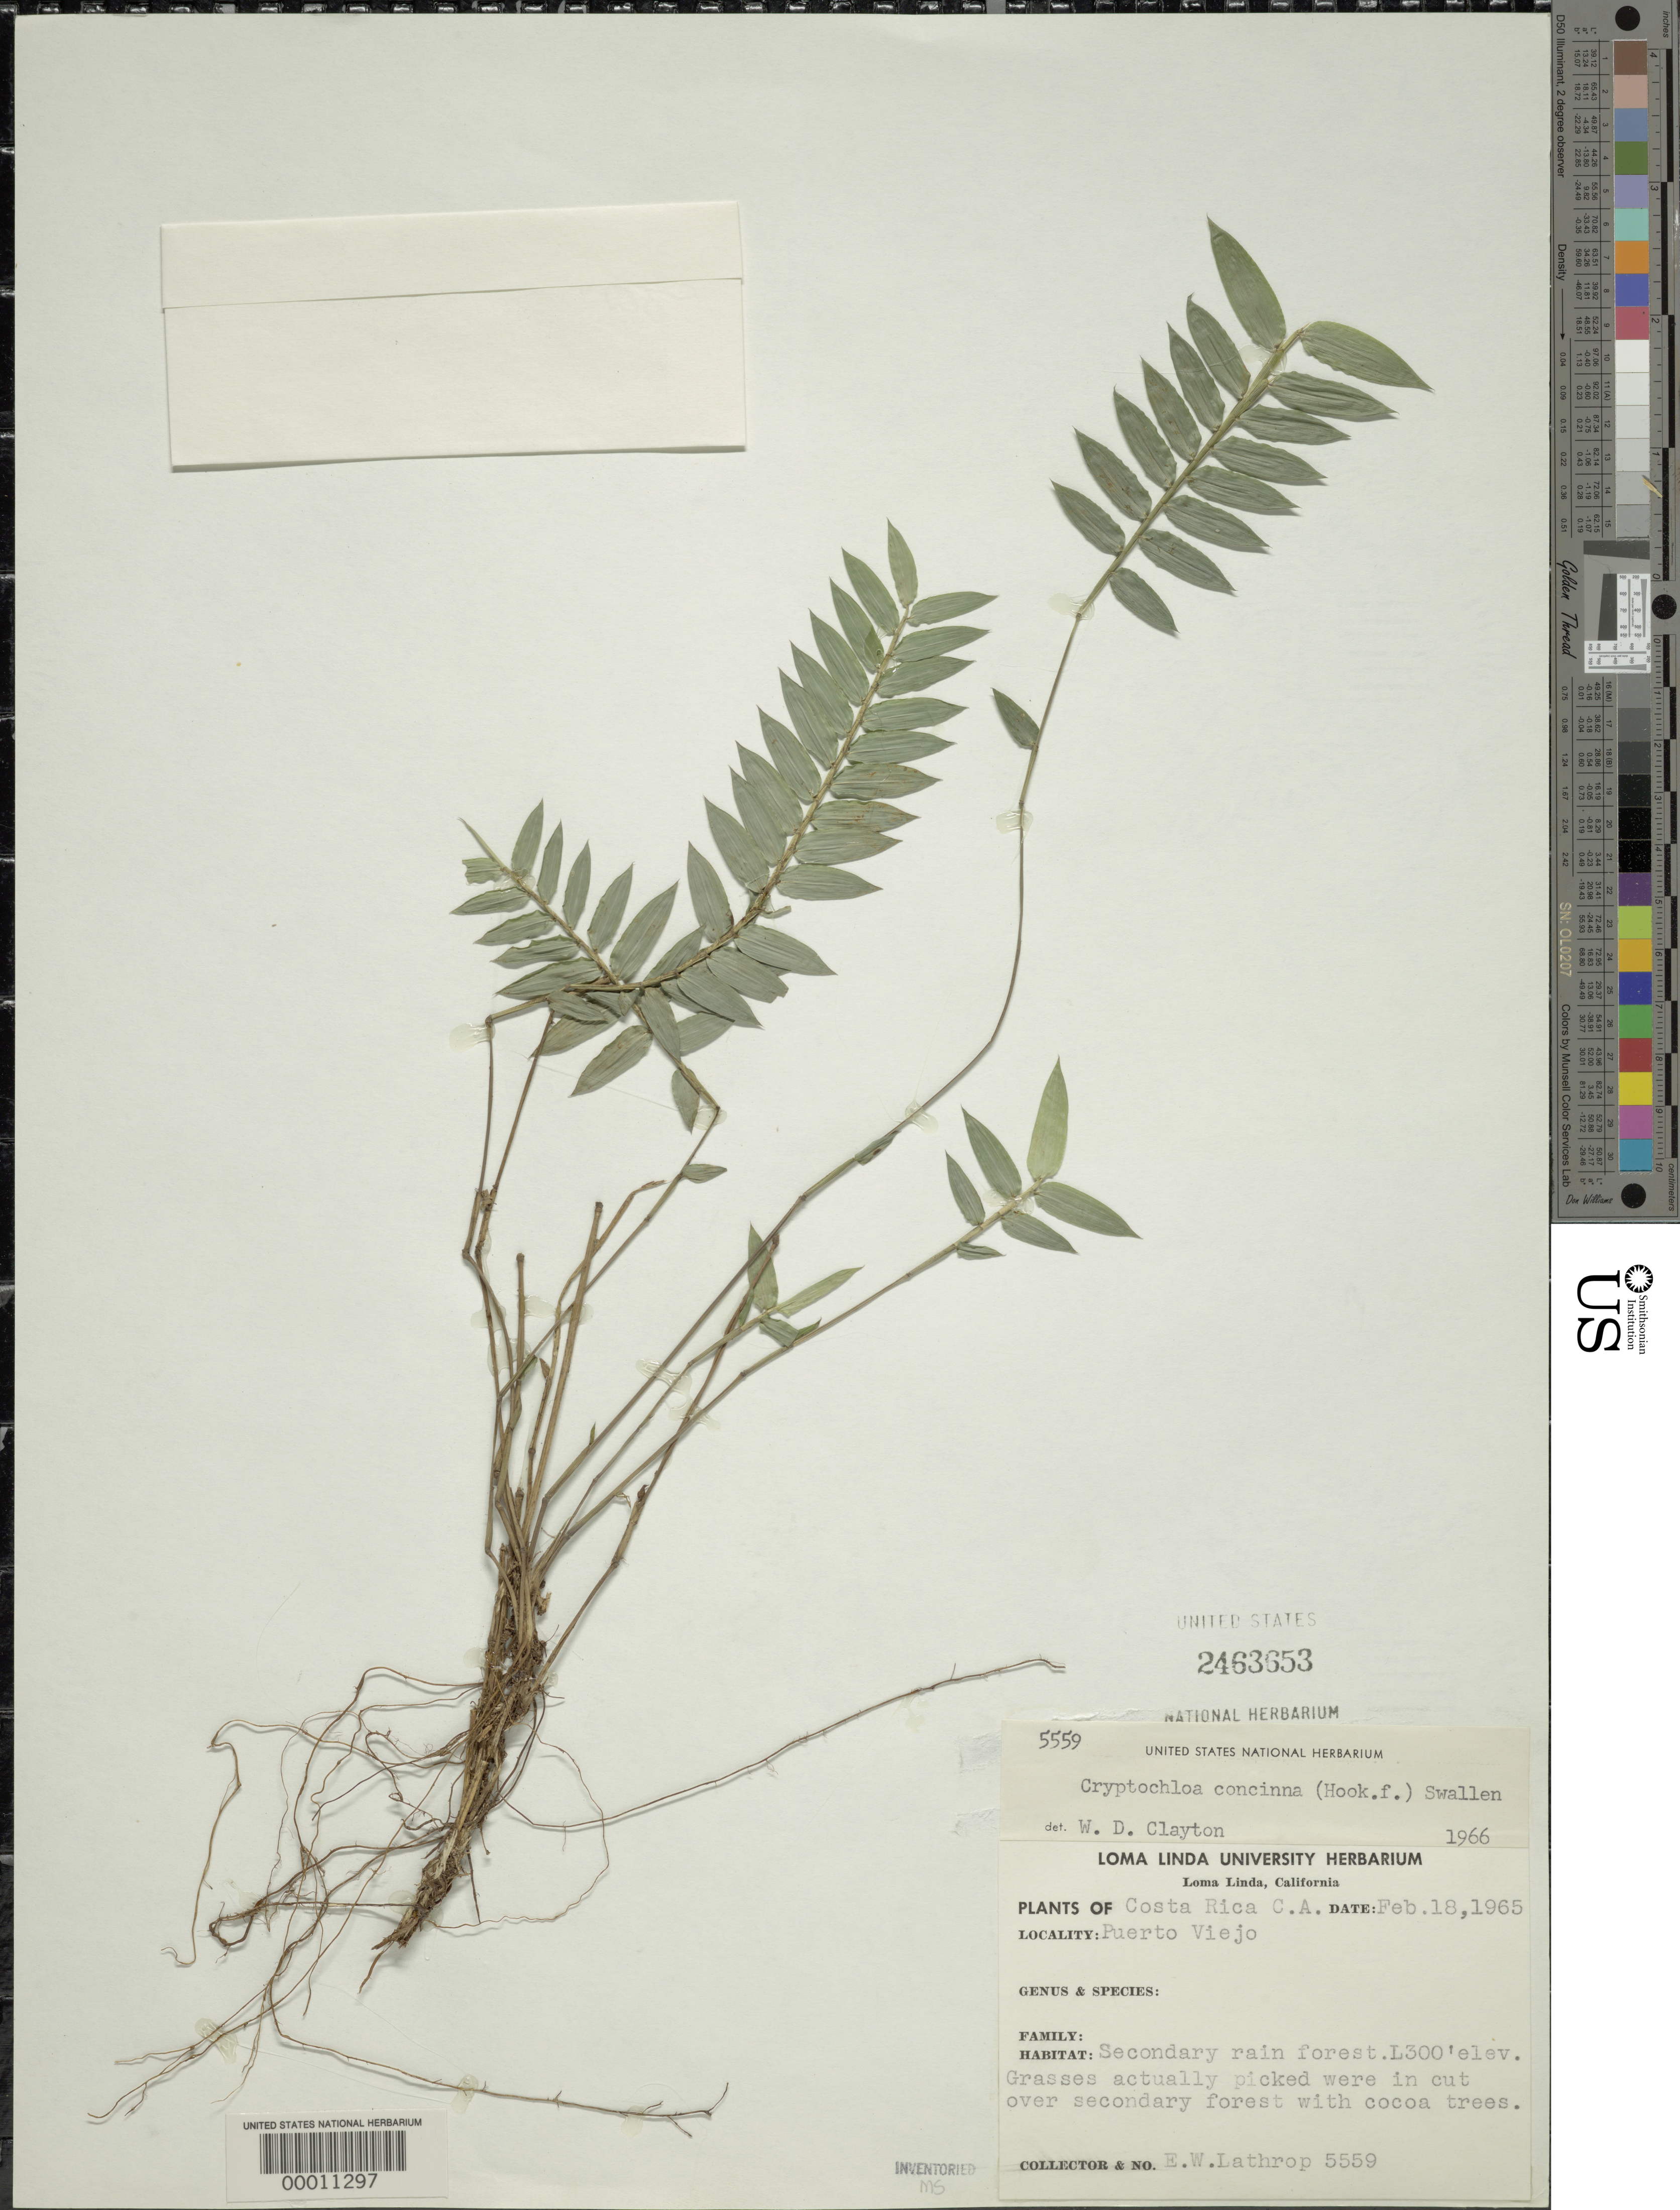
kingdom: Plantae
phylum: Tracheophyta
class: Liliopsida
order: Poales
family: Poaceae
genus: Cryptochloa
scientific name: Cryptochloa concinna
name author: (Hook. f.) Swallen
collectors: E. W. Lathrop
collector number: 5559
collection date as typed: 18 Feb 1965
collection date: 1965-02-18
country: Costa Rica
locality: Puerto Viejo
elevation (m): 91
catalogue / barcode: US 2463653